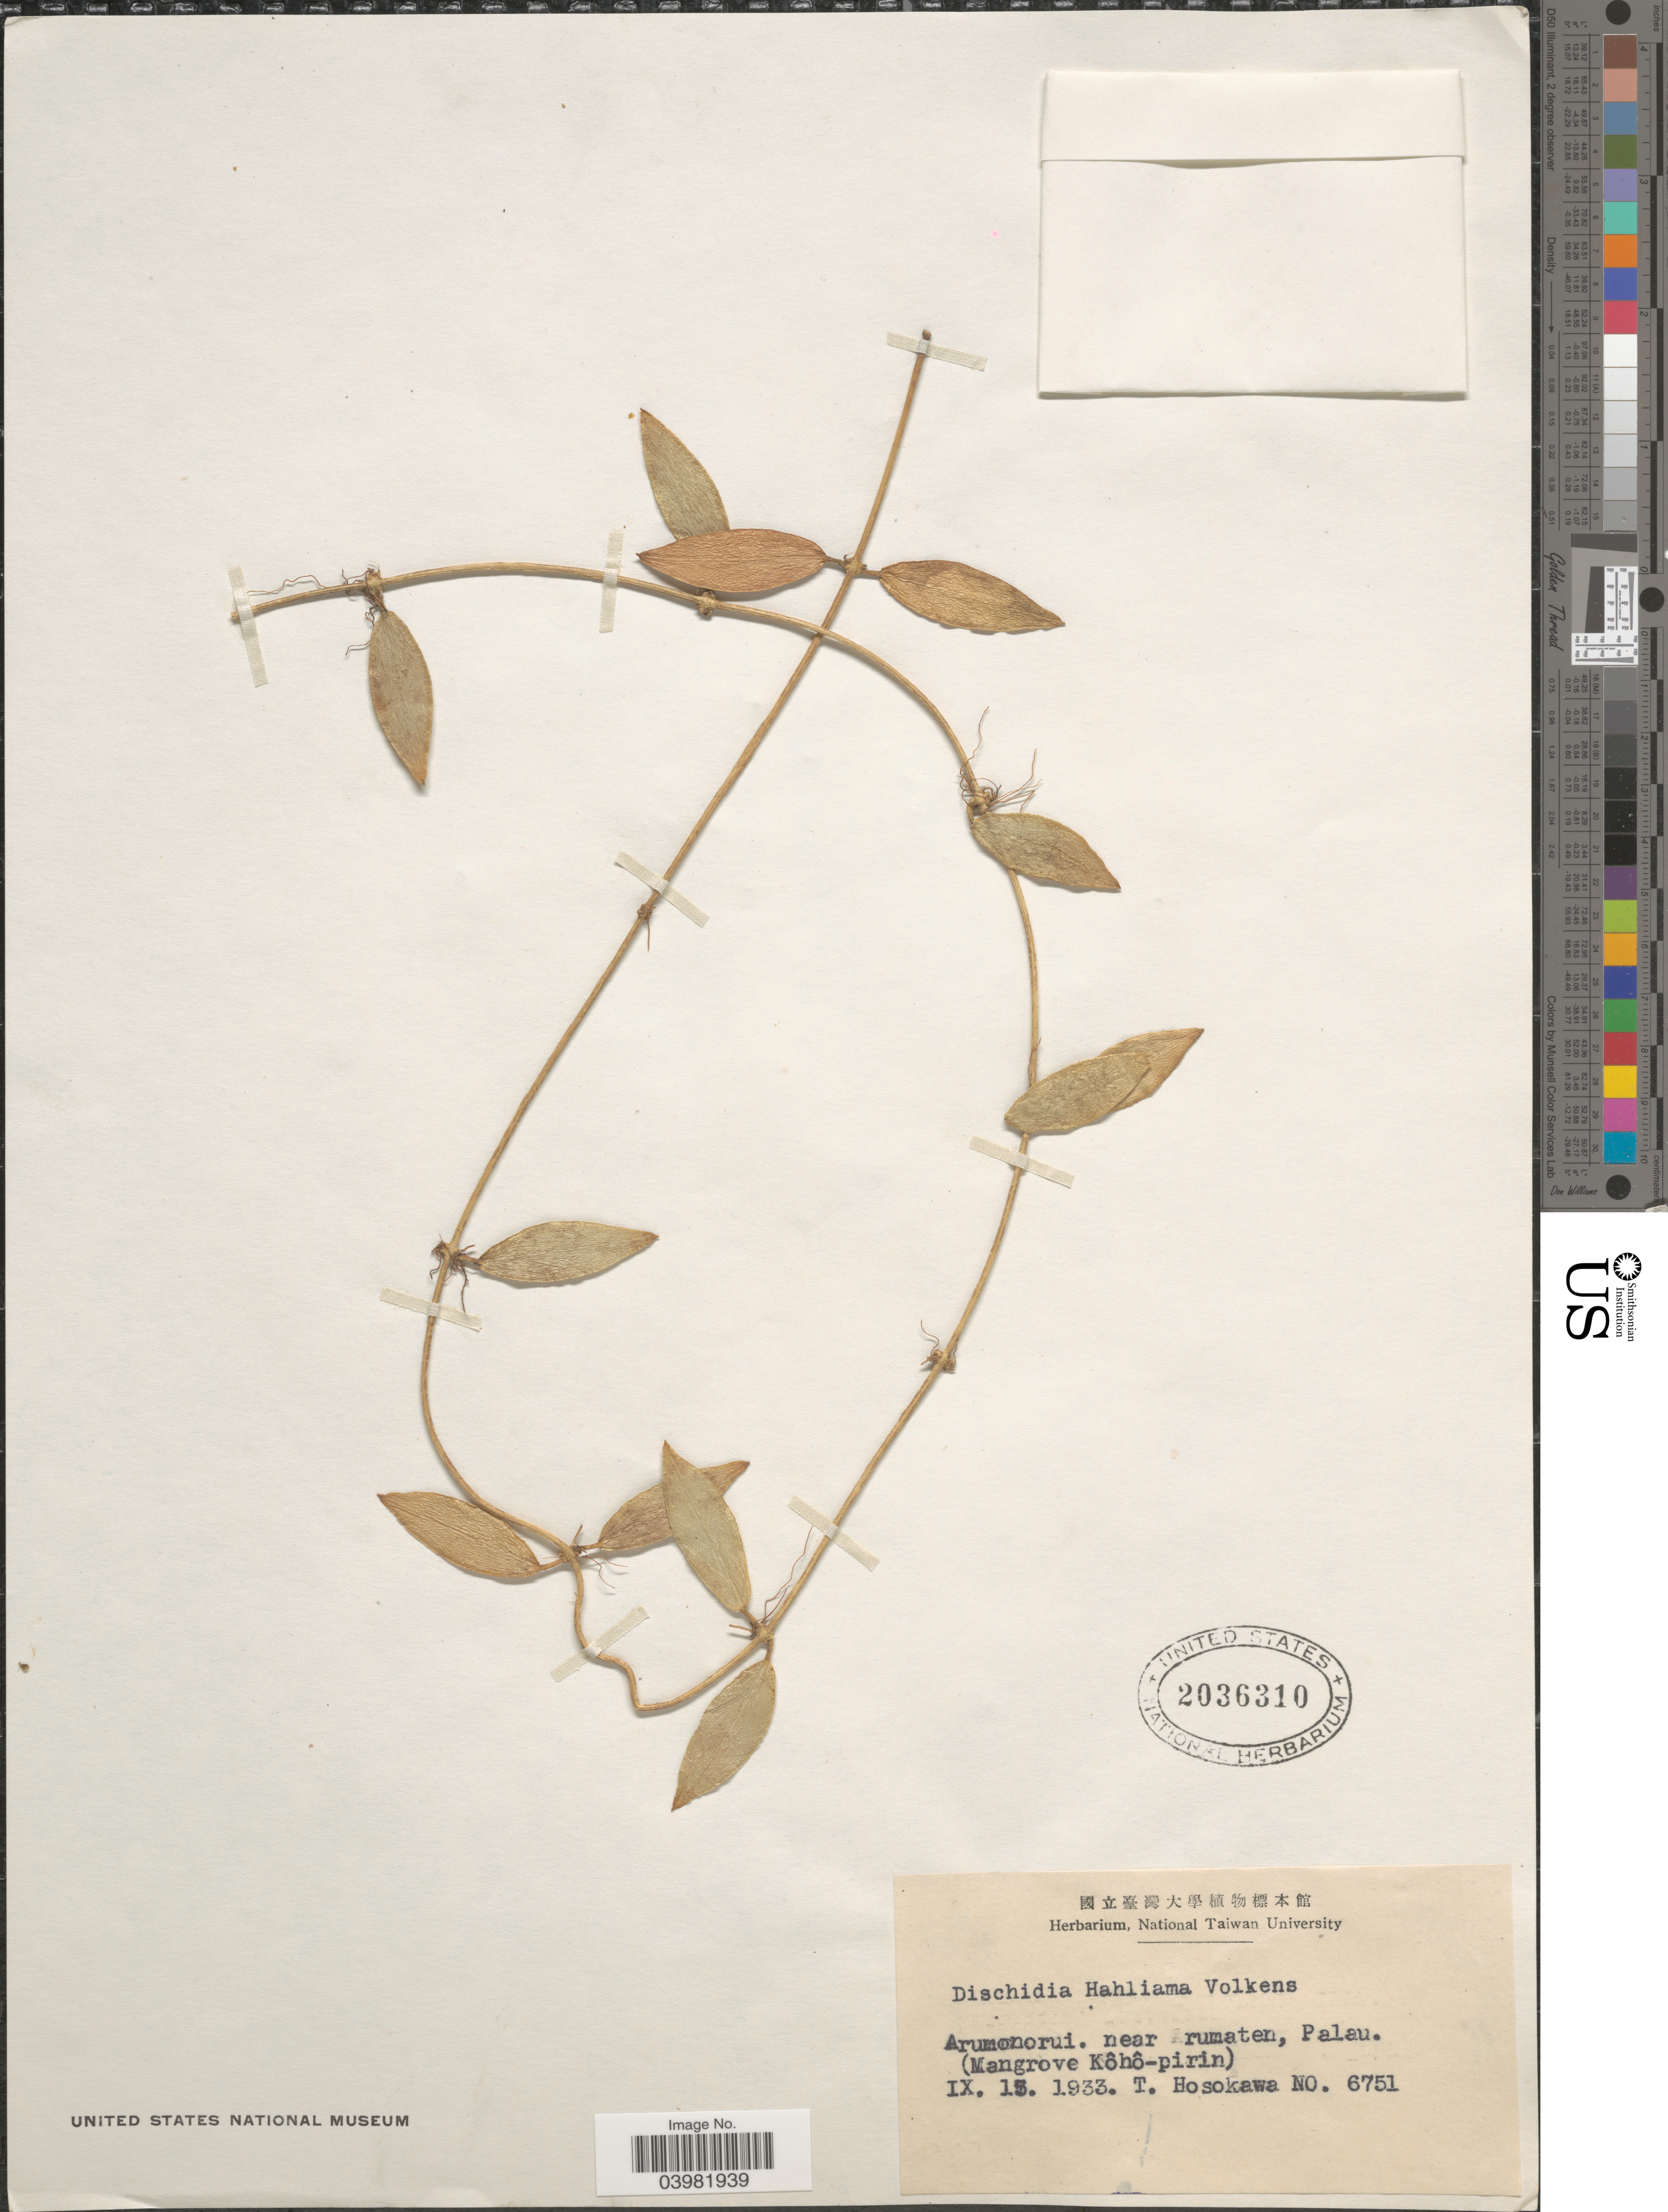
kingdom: Plantae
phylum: Tracheophyta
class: Magnoliopsida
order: Gentianales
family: Apocynaceae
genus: Dischidia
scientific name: Dischidia hahliana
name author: Volkens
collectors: T. Hosokawa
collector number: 6751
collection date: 1933-09-15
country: Palau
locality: Arumonorui. near Arumaten, Palau.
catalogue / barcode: US 2036310